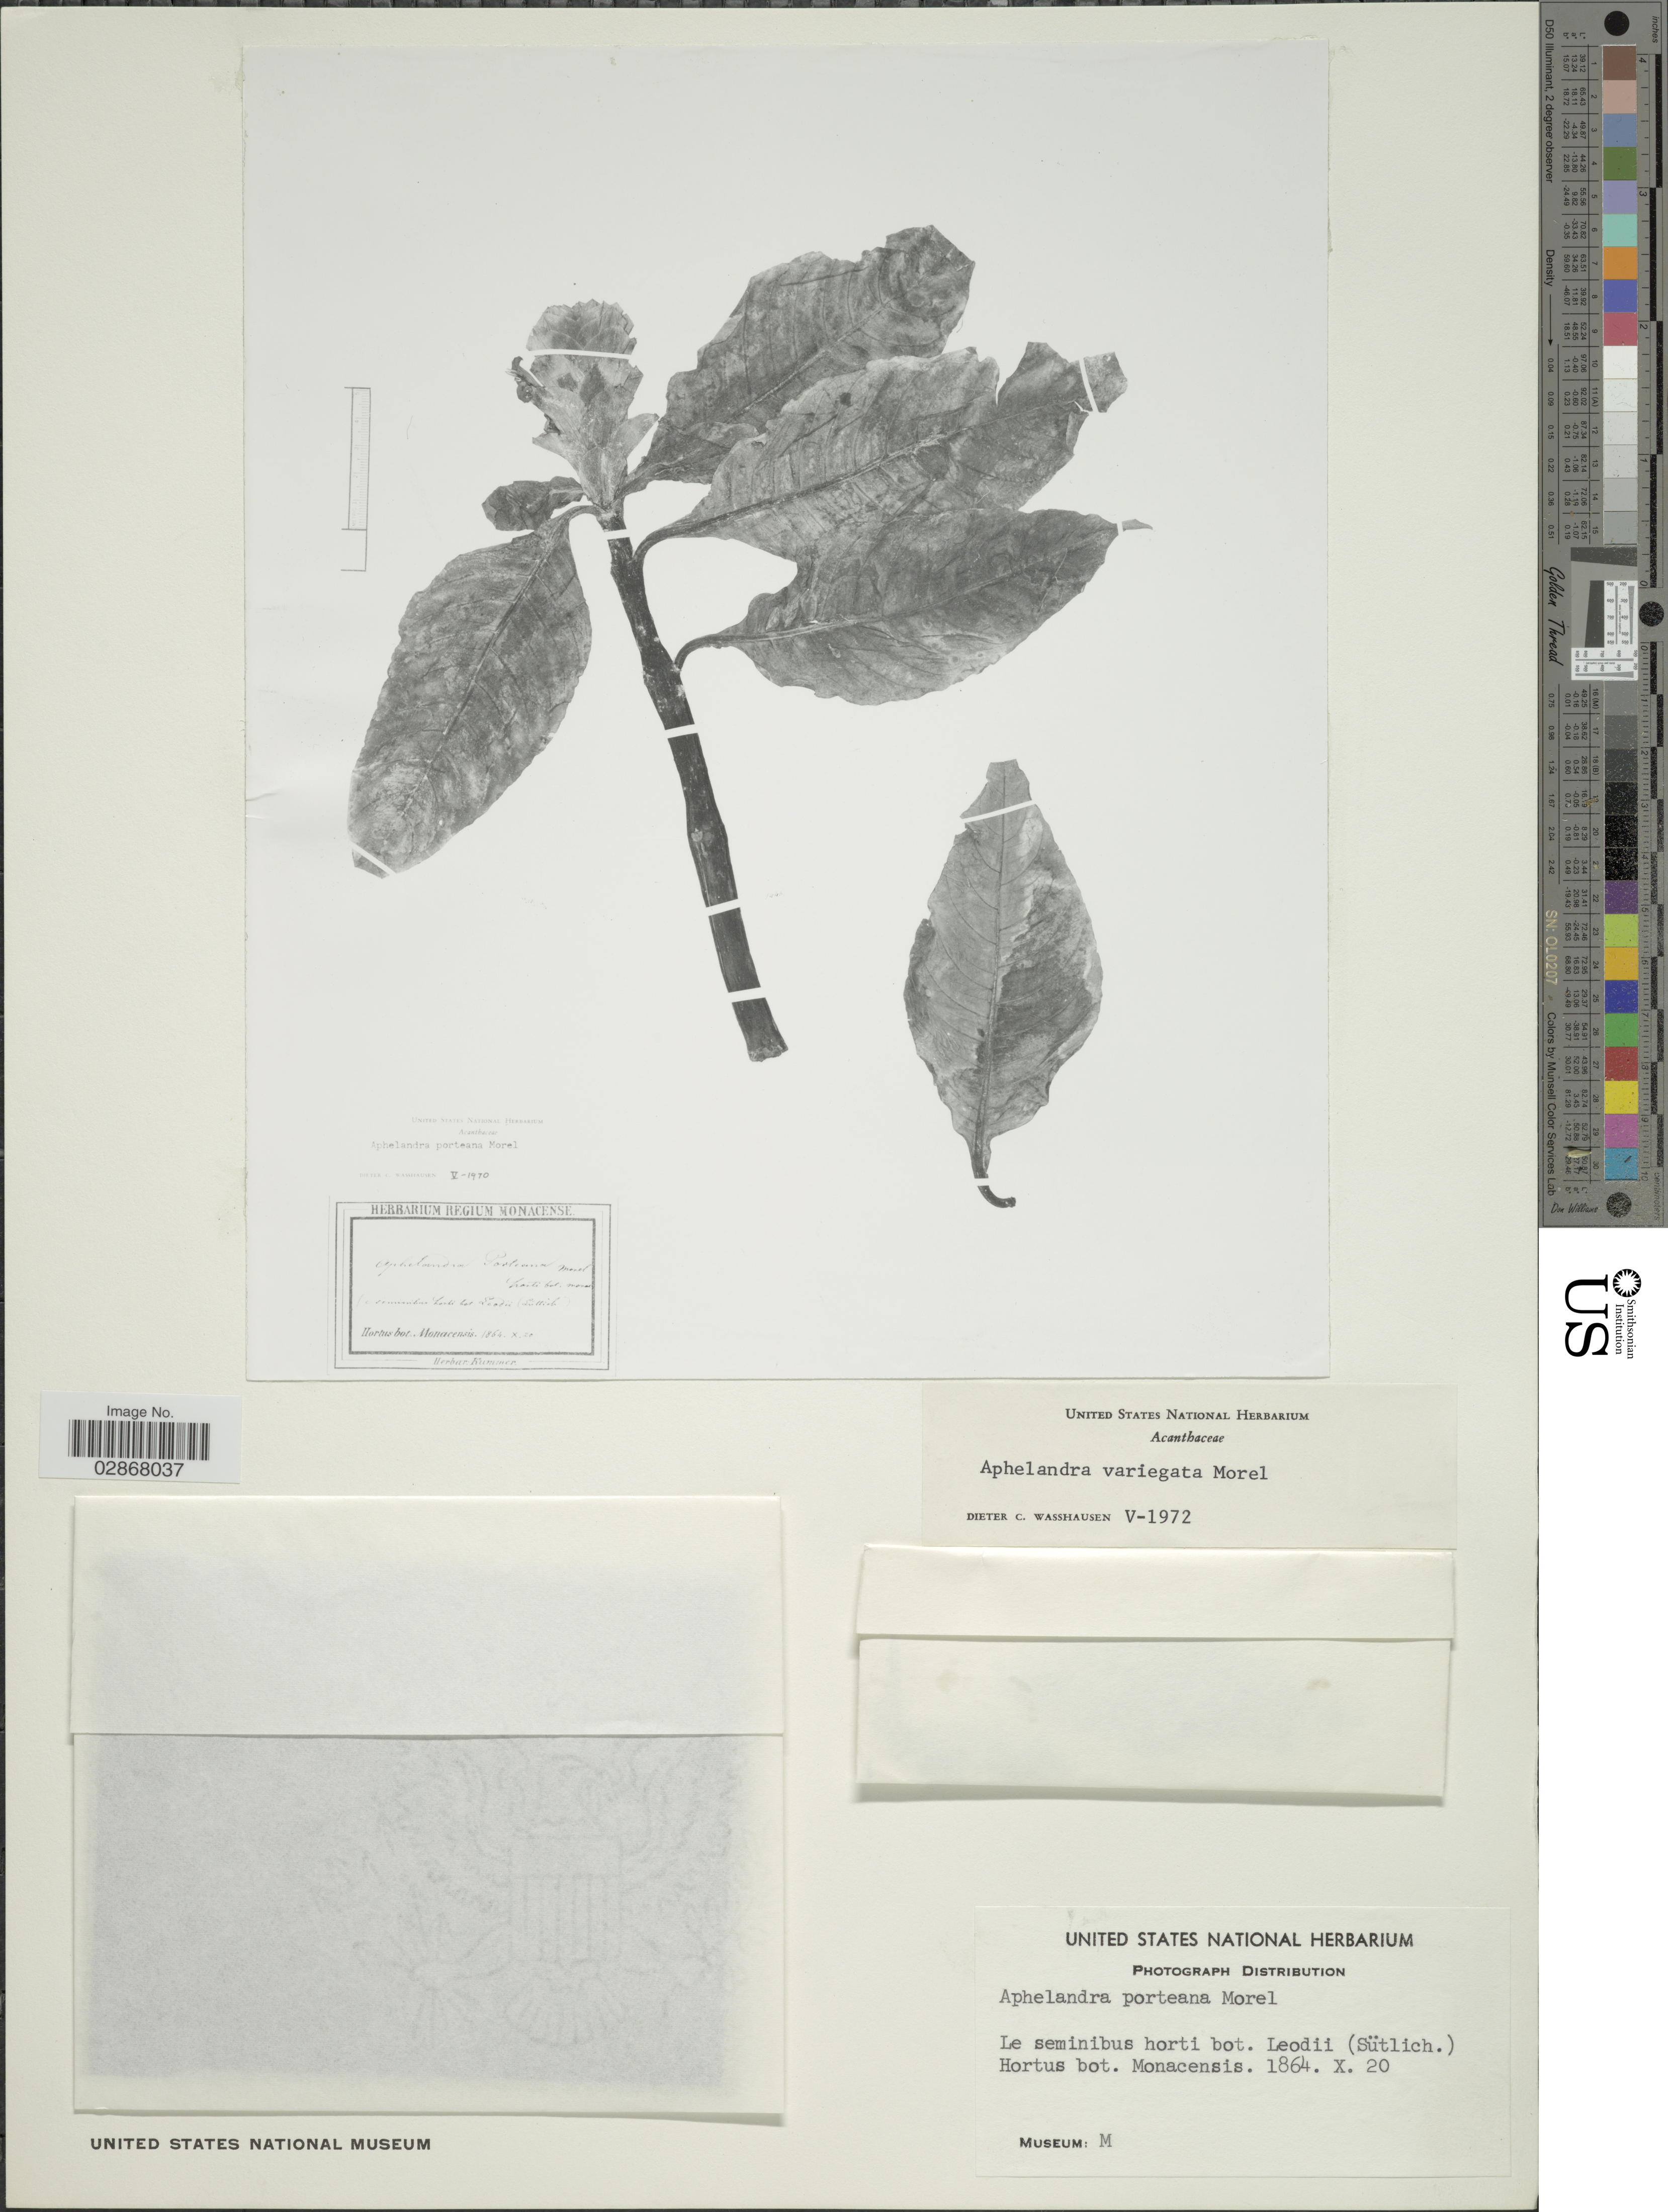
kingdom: Plantae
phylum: Tracheophyta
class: Magnoliopsida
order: Lamiales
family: Acanthaceae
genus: Aphelandra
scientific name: Aphelandra variegata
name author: C. Morel ex Planch.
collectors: ex herb. Regium Monacense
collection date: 1864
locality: Hortus bot. Monacensis [unsure placement]